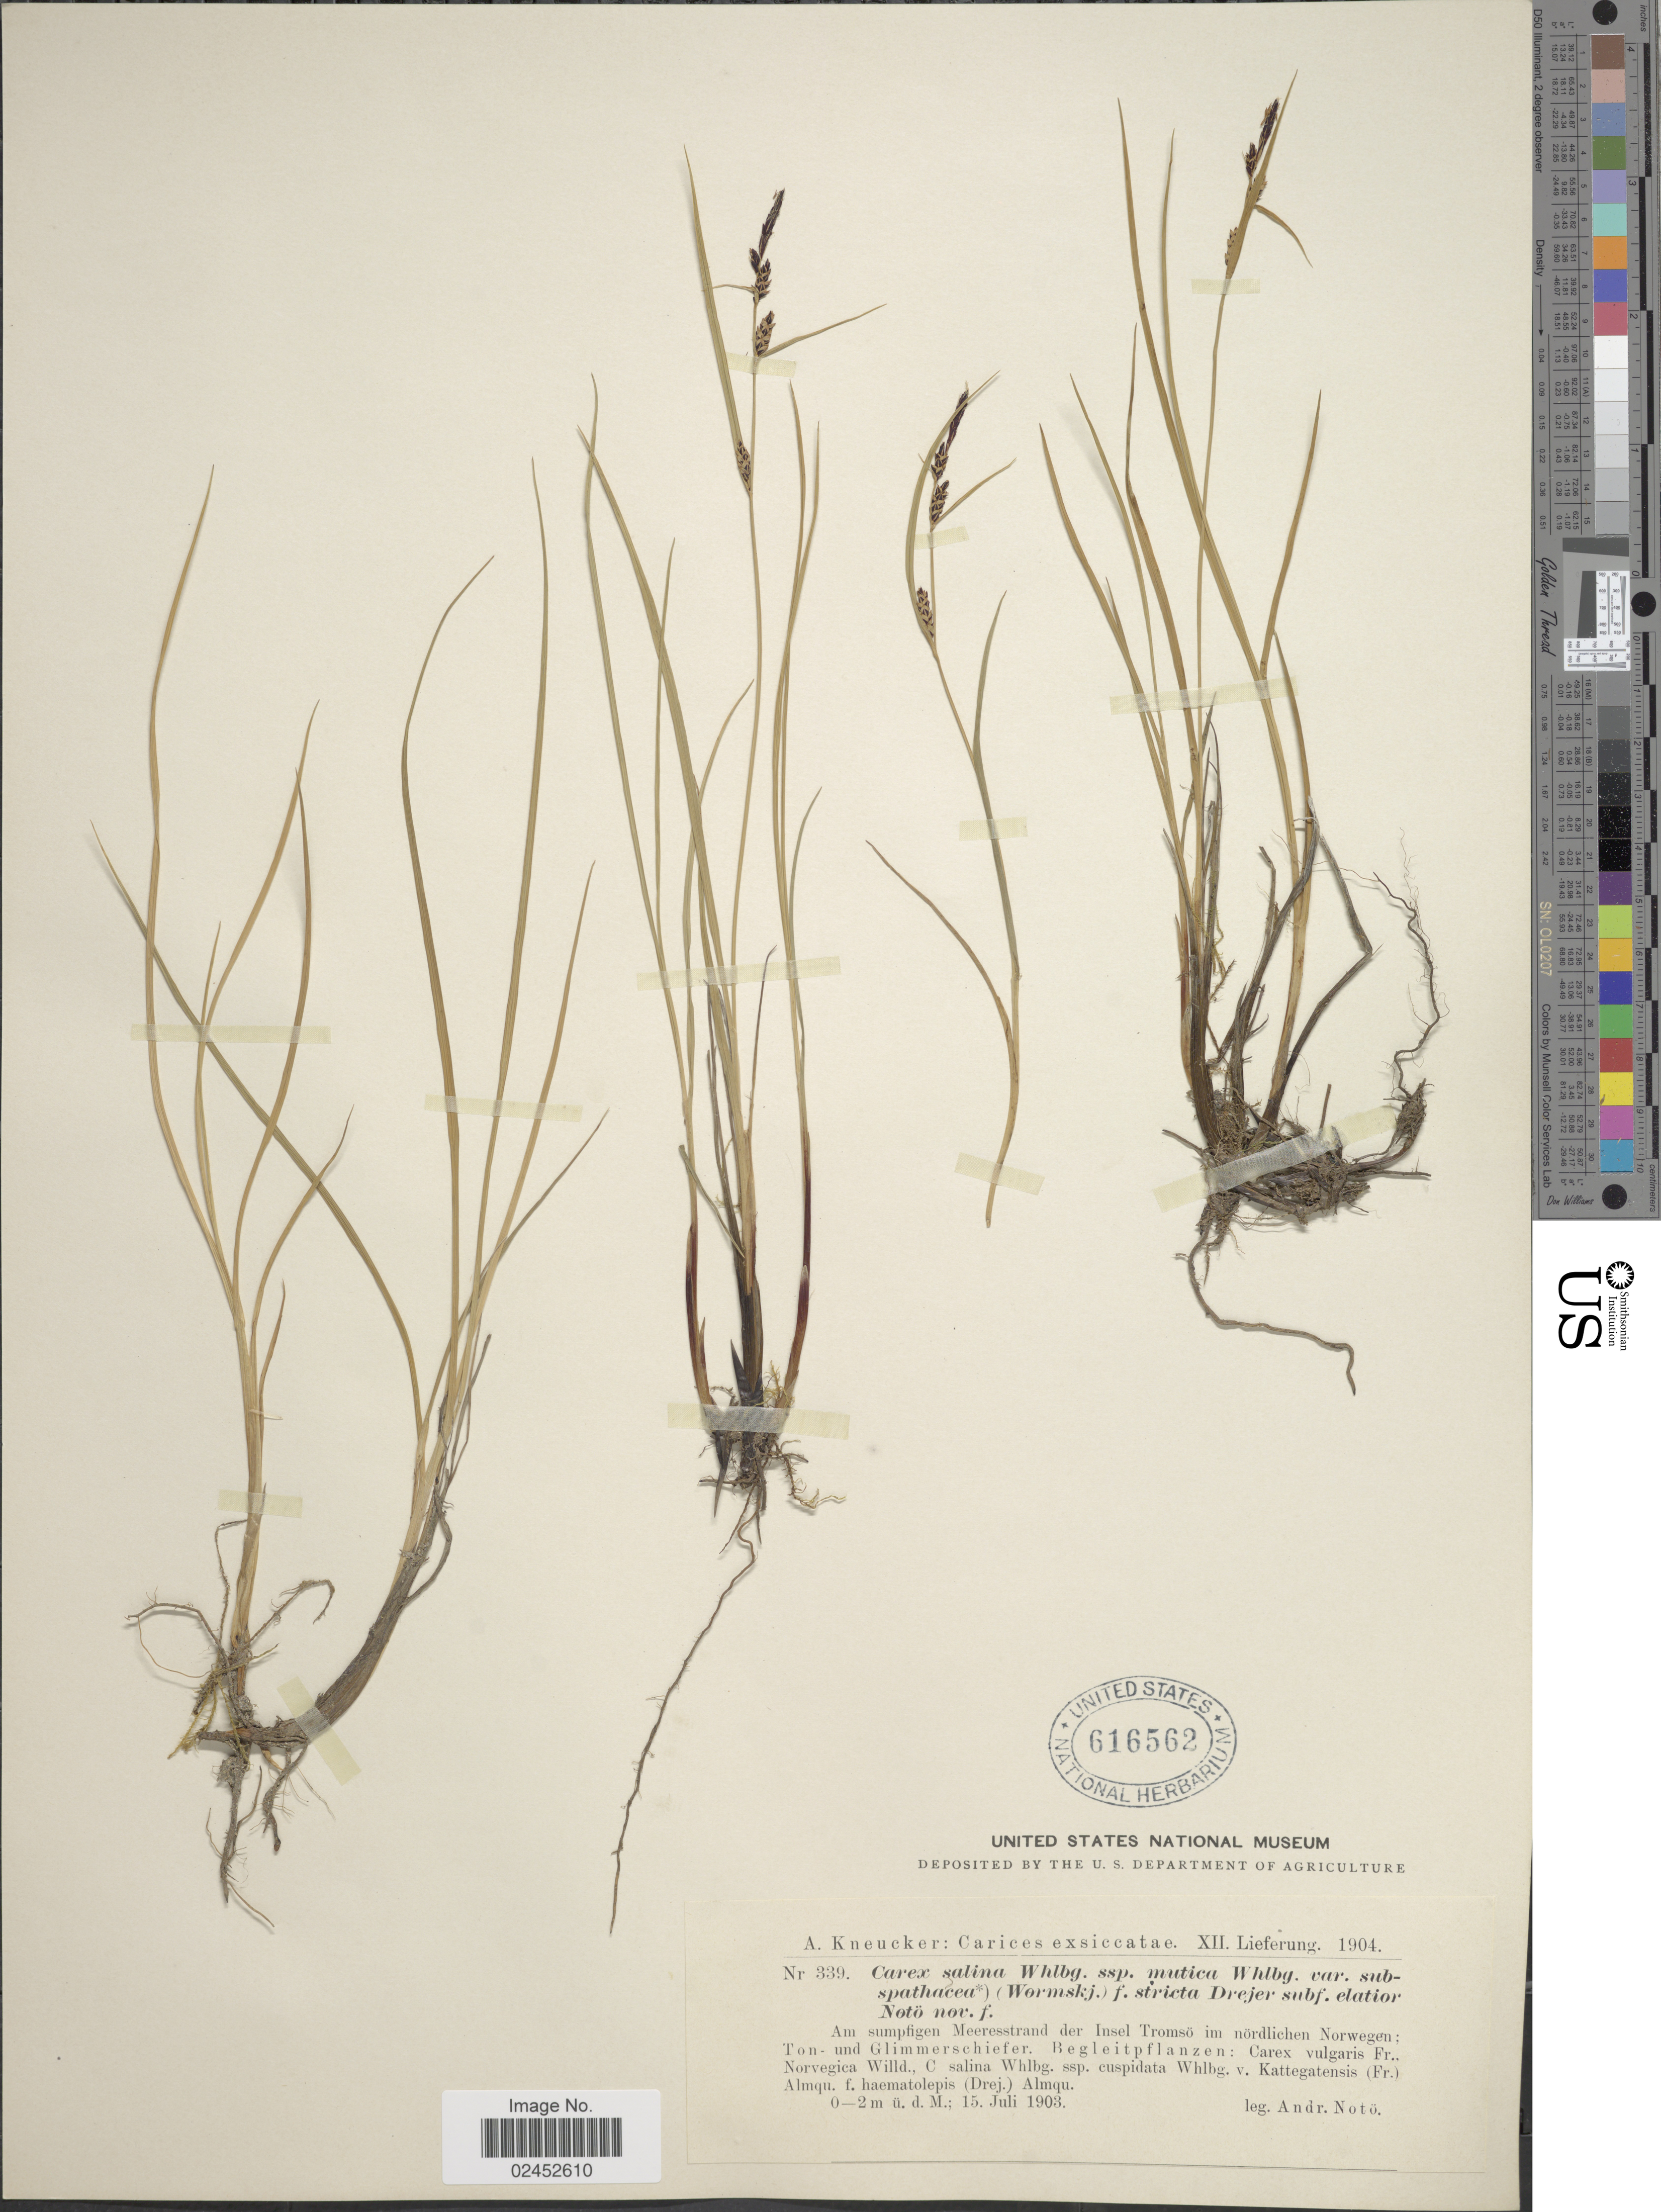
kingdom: Plantae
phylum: Tracheophyta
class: Liliopsida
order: Poales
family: Cyperaceae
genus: Carex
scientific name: Carex salina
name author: Wahlenb.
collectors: A. Noto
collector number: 339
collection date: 1903-07-15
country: Norway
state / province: Troms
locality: Carices, Am sumpfigen Meeresstrand der Insel Tromso im nordlichen Norwegen; Ton-und Glimmerschiefer.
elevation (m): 0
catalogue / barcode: US 616562